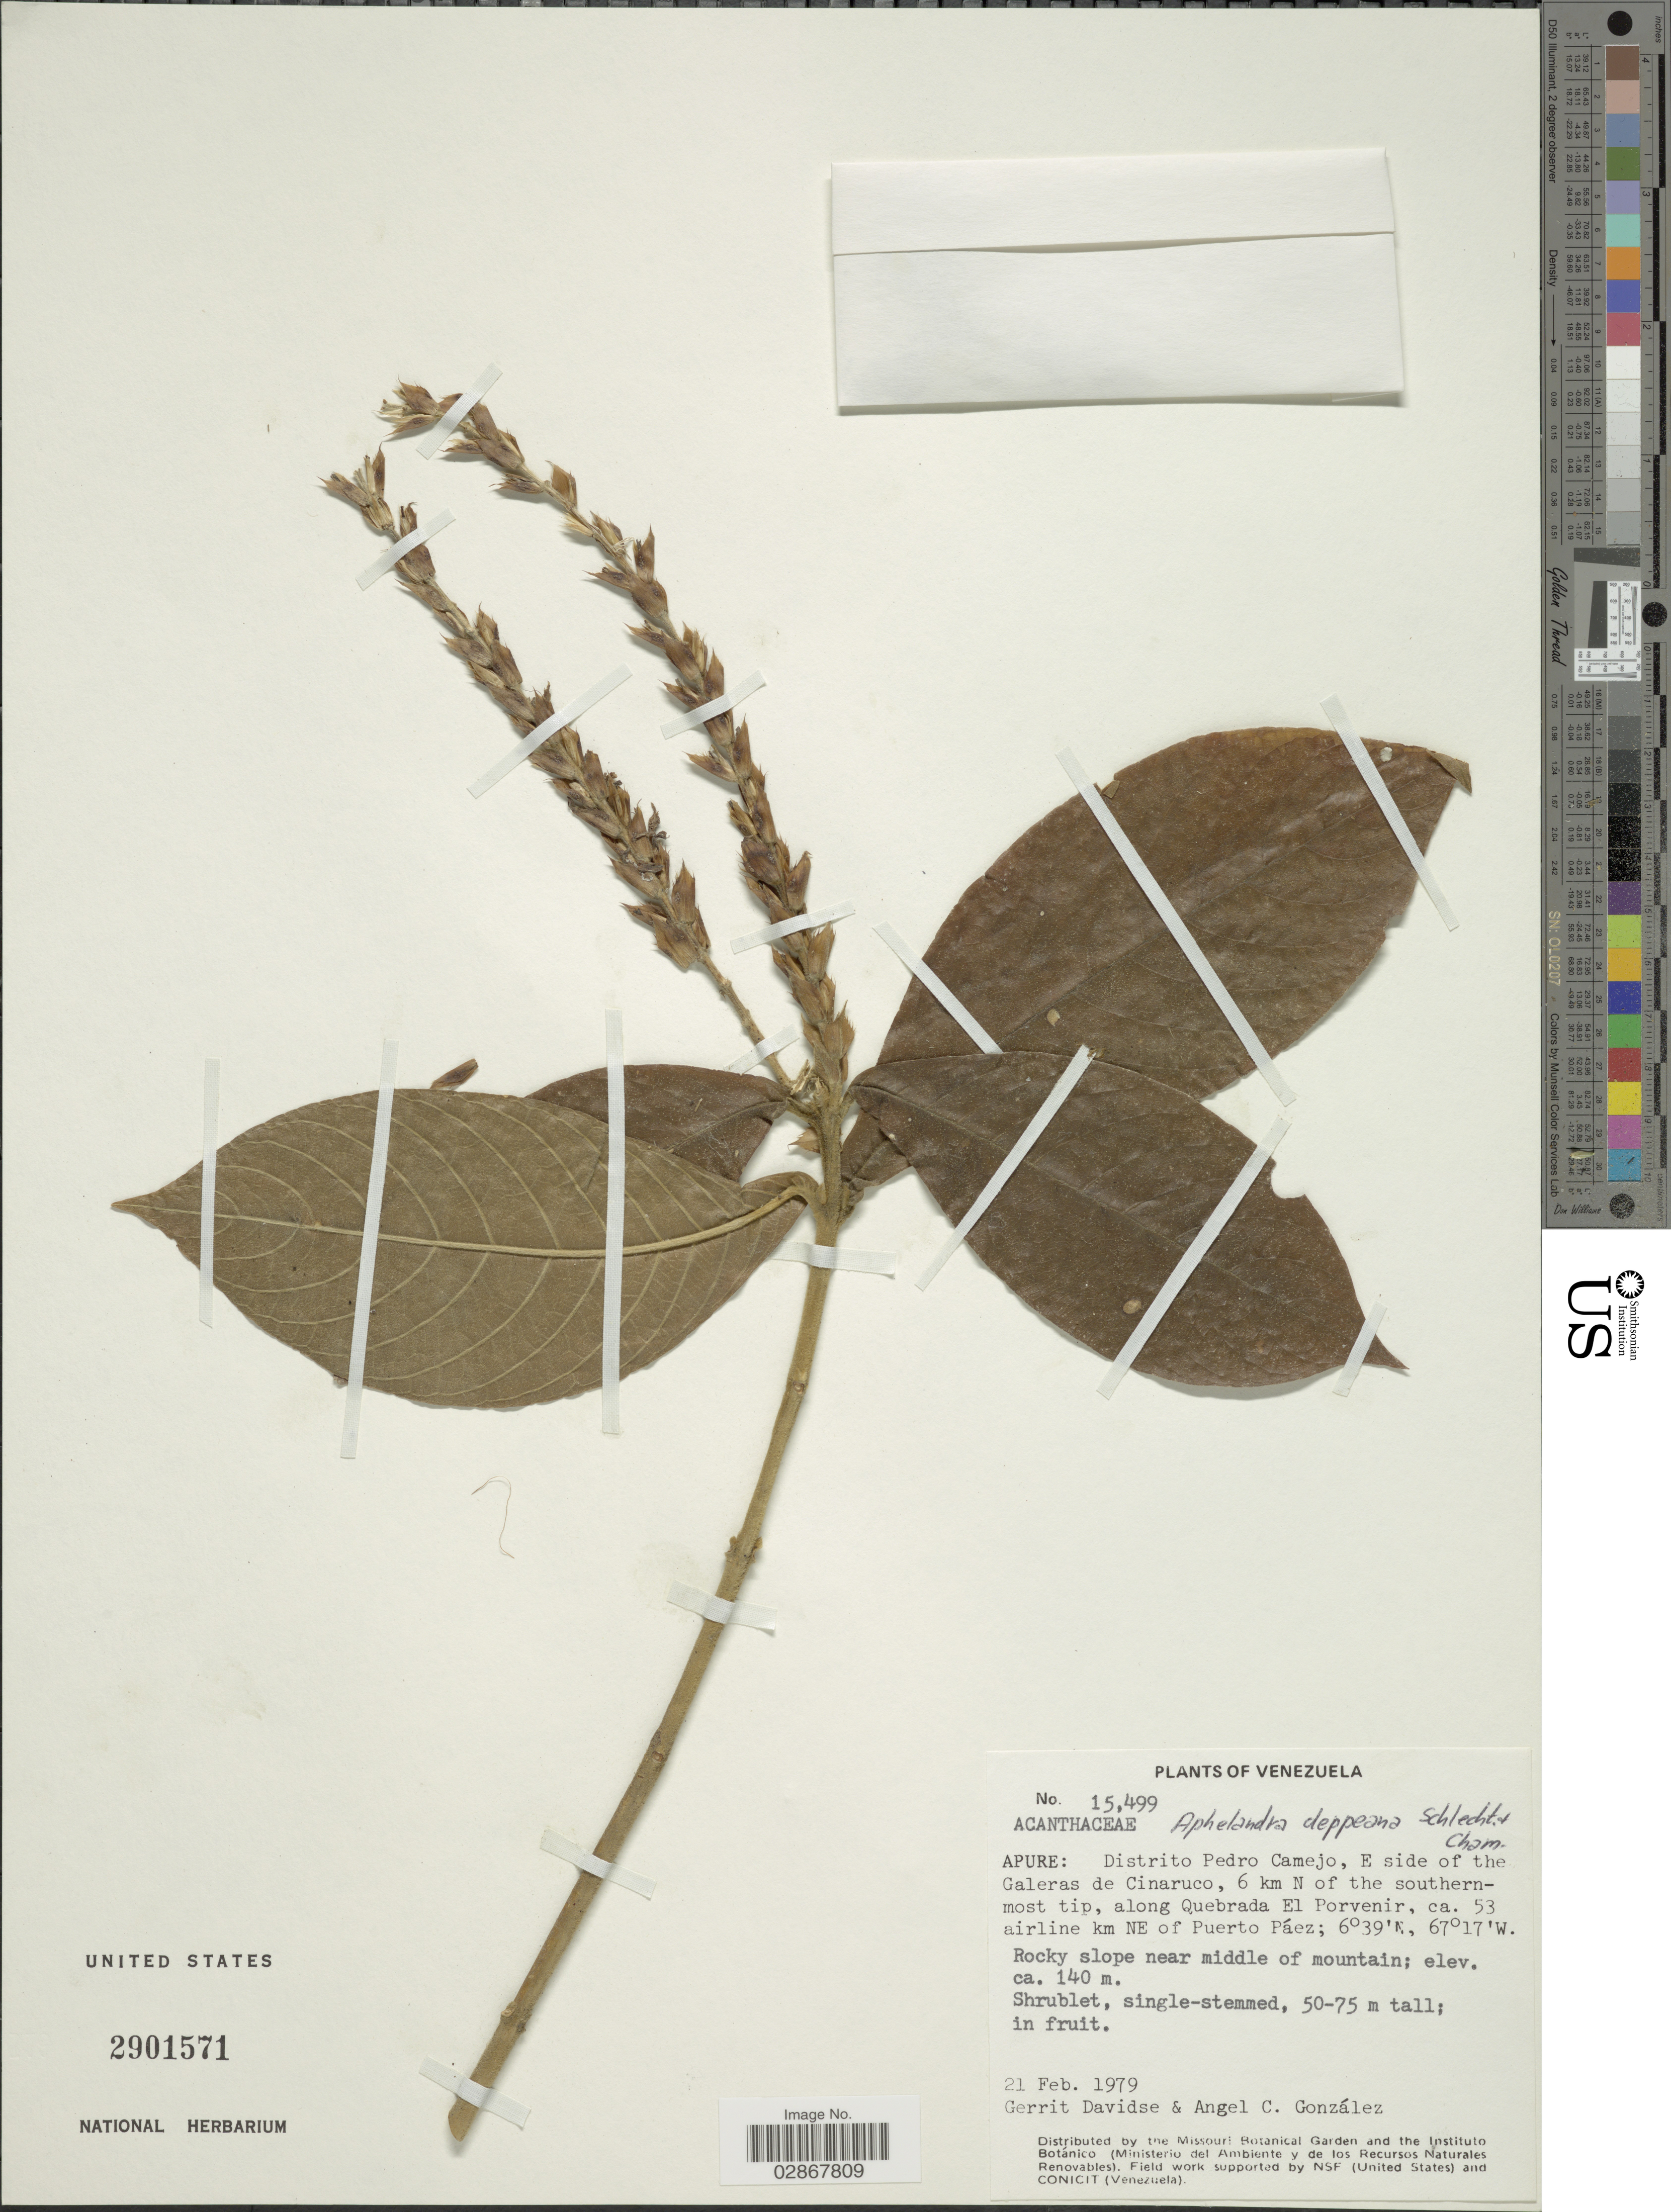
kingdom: Plantae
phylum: Tracheophyta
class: Magnoliopsida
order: Lamiales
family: Acanthaceae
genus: Aphelandra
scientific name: Aphelandra scabra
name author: (Vahl) Sm.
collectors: G. Davidse & A. C. González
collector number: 15499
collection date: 1979-02-21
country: Venezuela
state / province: Apure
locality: Distrito Pedro Camejo, E side of the Galeras de Cinaruco, 6 km N of the southernmost tip, along Quebrada El Porvenir, ca. 53 airline km NE of Puerto Páez.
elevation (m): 140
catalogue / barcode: US 2901571